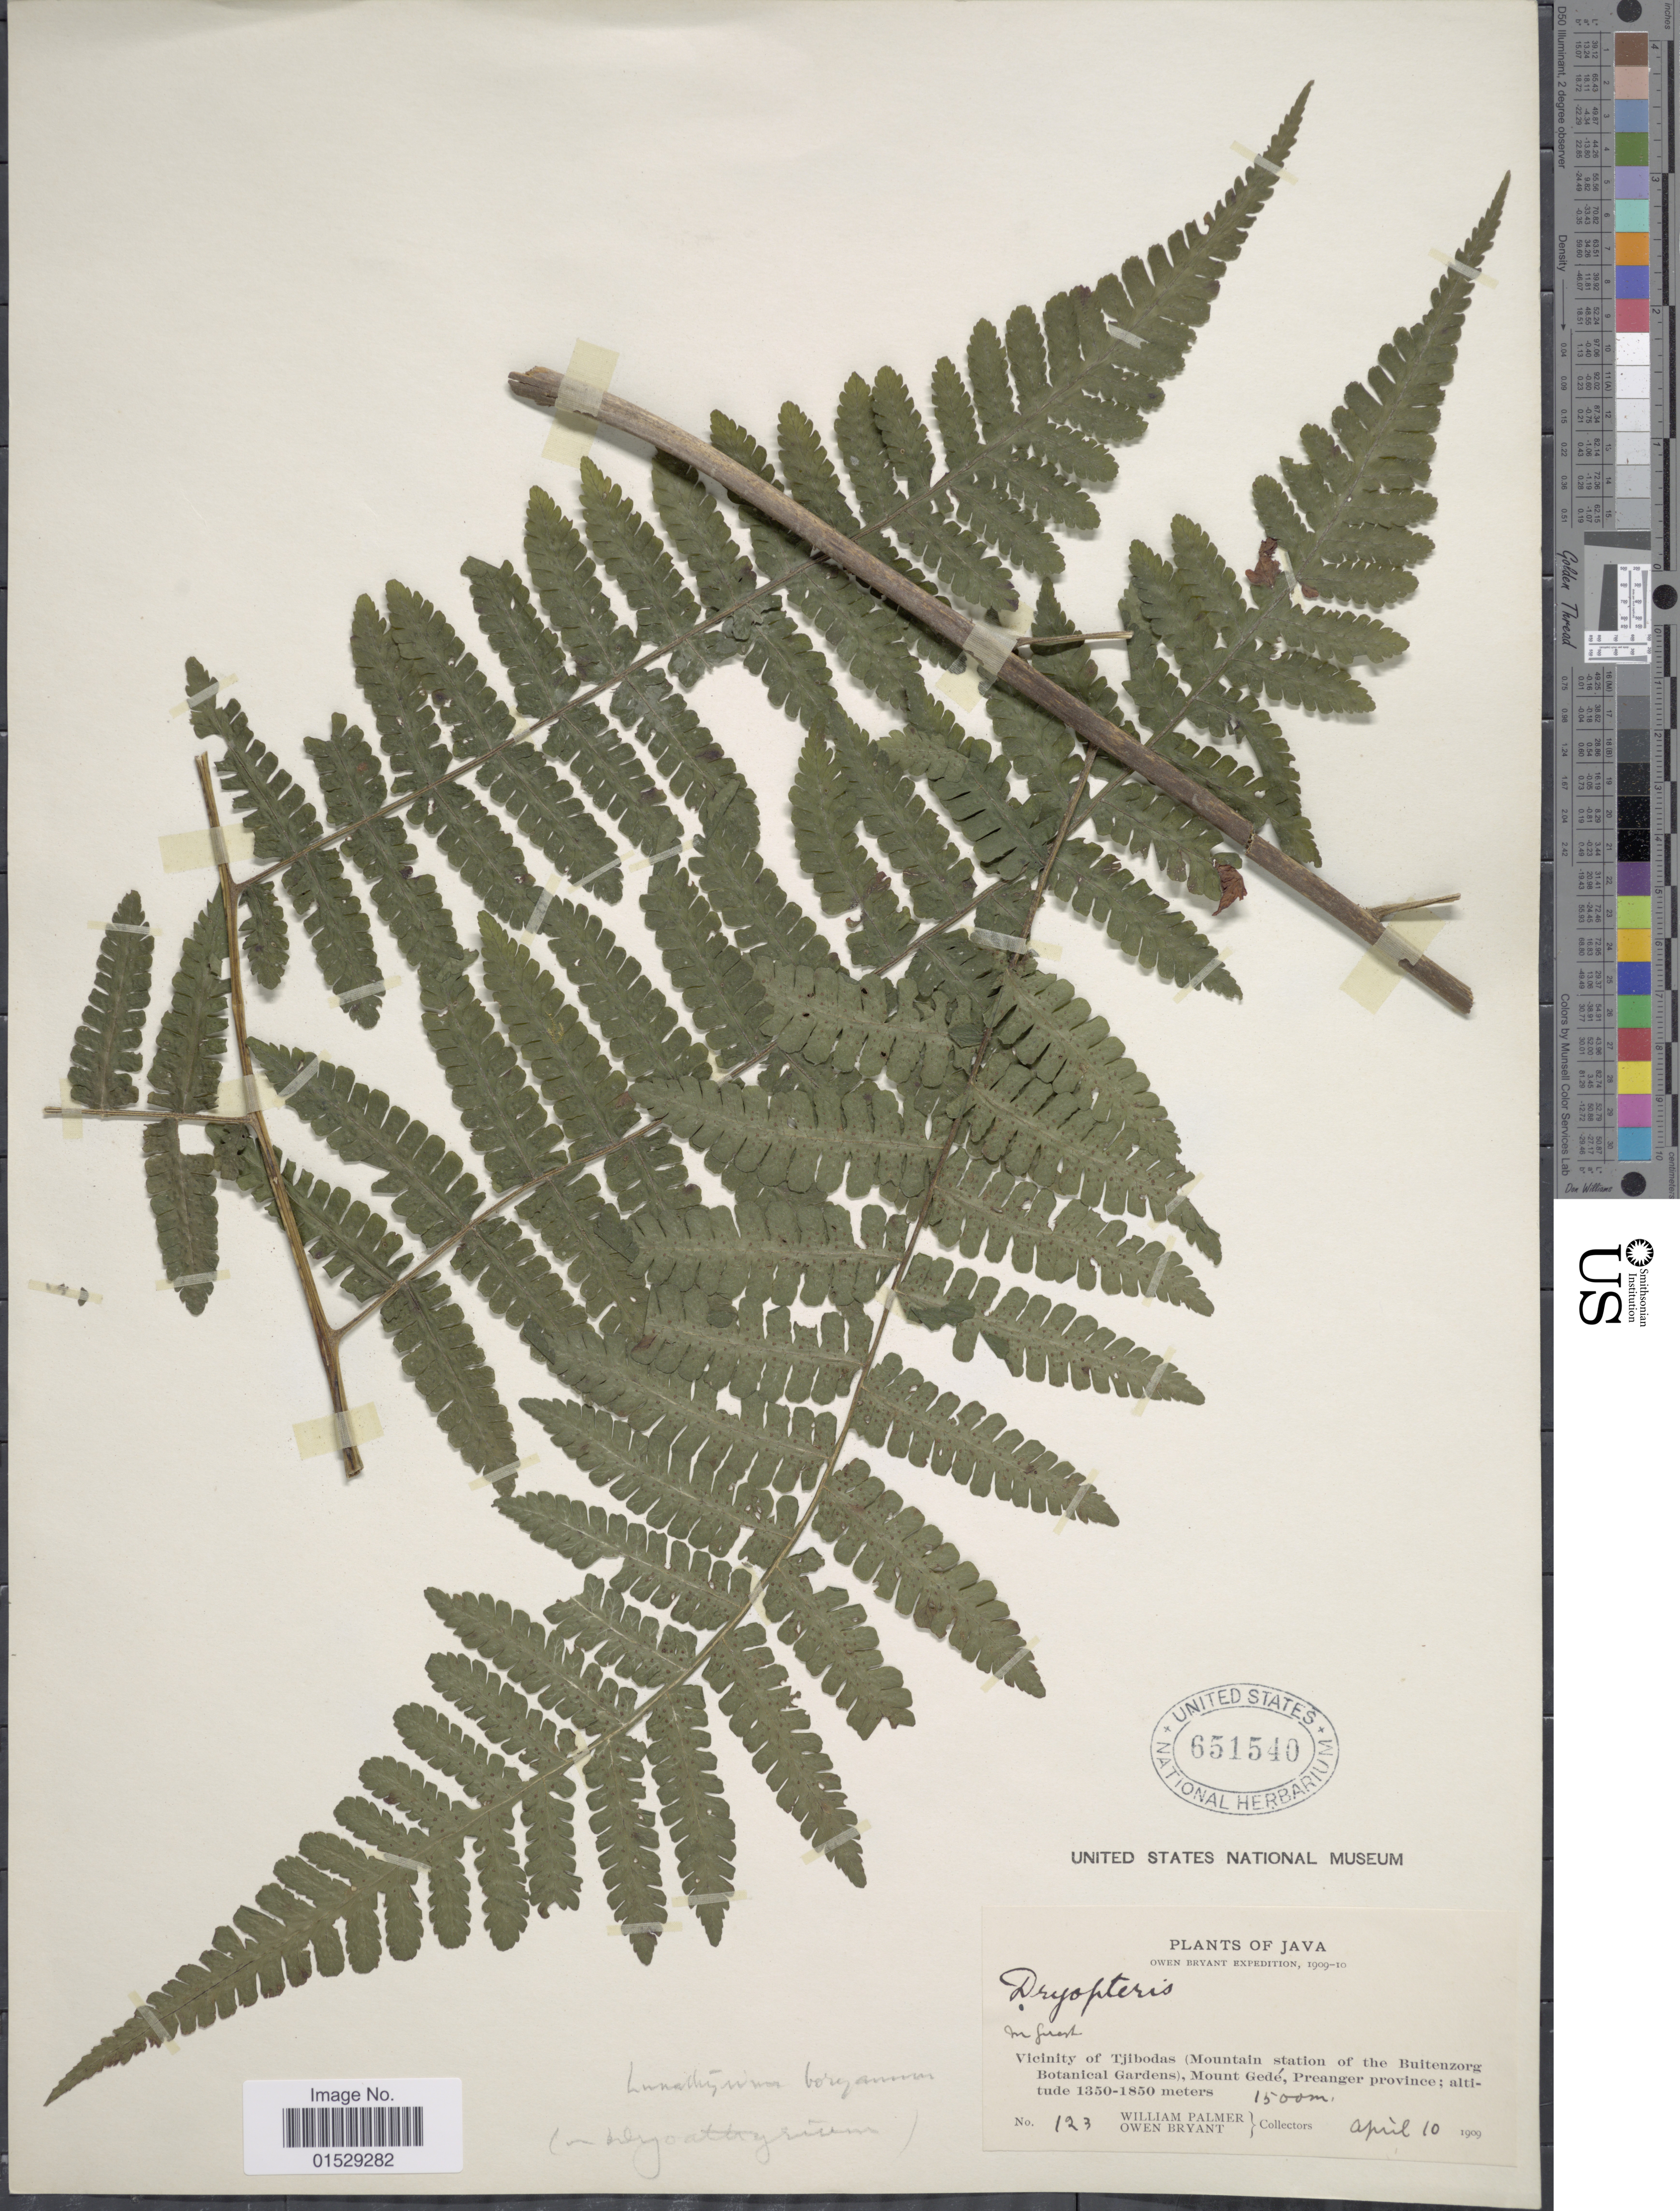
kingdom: Plantae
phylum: Tracheophyta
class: Polypodiopsida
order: Polypodiales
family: Athyriaceae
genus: Deparia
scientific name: Deparia boryana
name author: (Willd.) M. Kato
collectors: W. Palmer & O. Bryant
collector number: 123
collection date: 1909-04-10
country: Indonesia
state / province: Java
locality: Vicinity of Tjibodas (Mountain staton of the buitenzorg Botanical Gardens), mount Gede, Preanger province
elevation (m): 1500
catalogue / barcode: US 651540